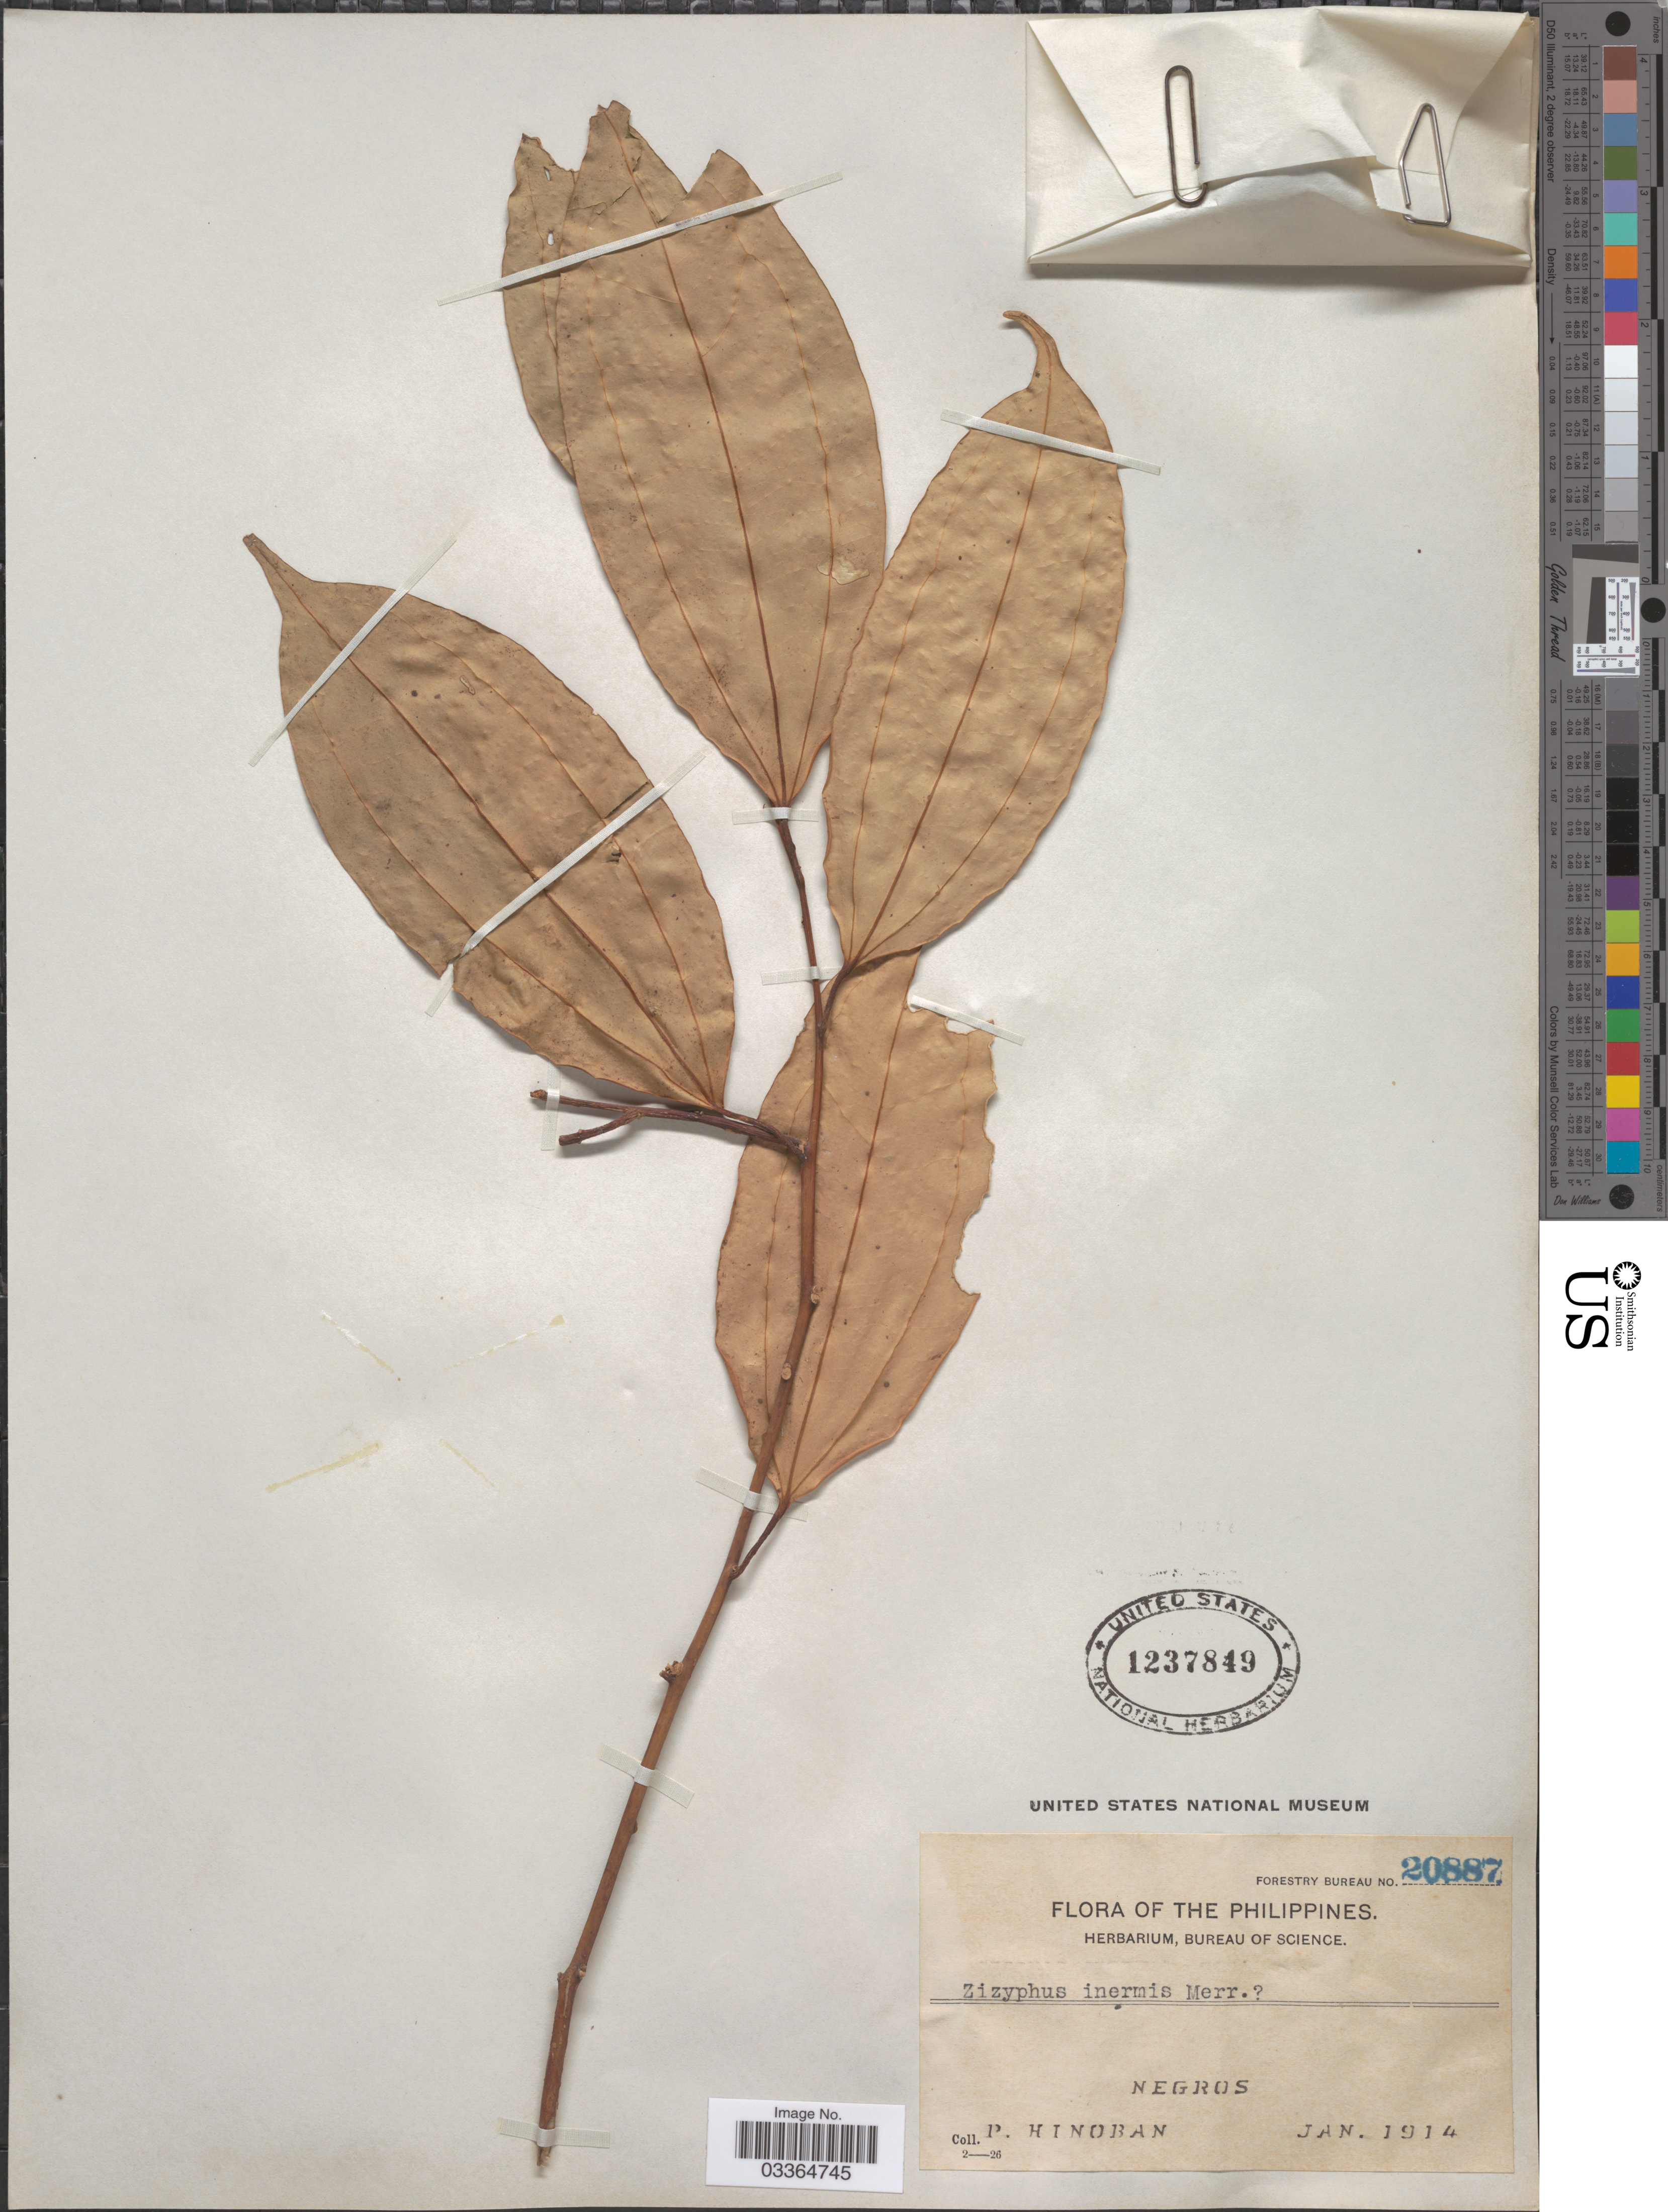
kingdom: Plantae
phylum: Tracheophyta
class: Magnoliopsida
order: Rosales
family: Rhamnaceae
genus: Ziziphus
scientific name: Ziziphus inermis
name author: Merr.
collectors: P. Hinoban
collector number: Forestry Bureau 20887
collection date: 1914-01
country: Philippines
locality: Negros.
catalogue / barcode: US 1237849